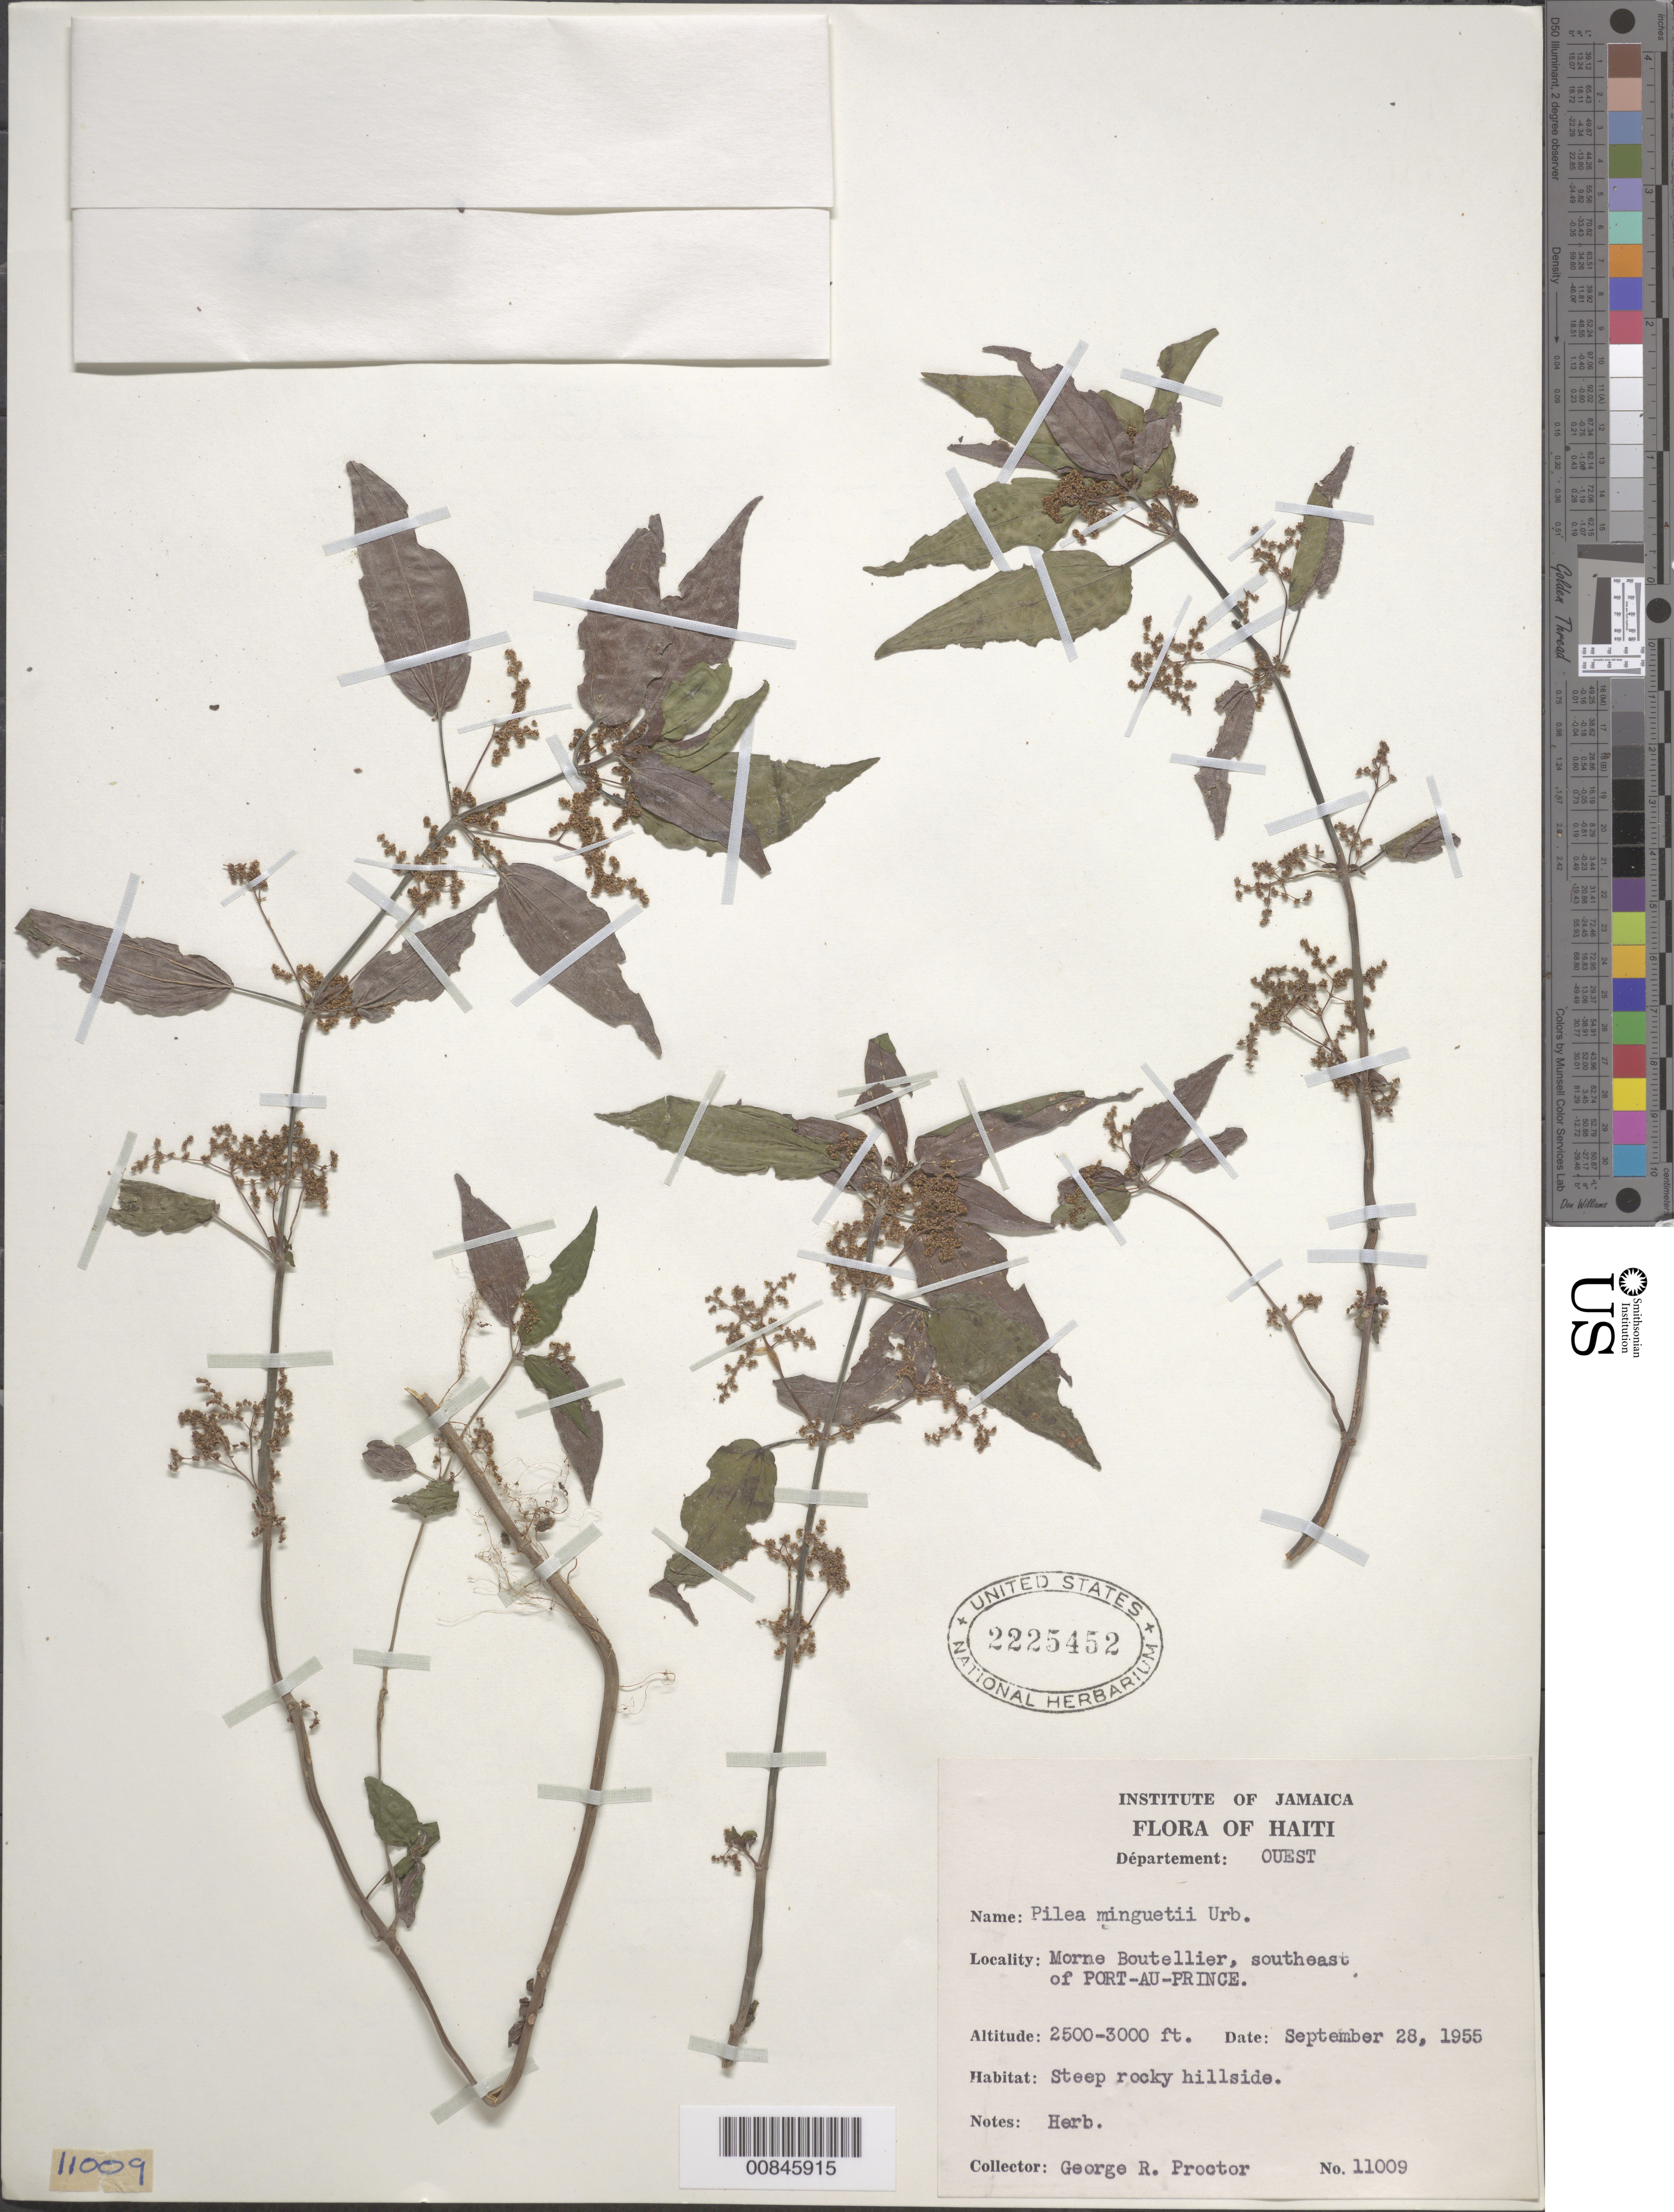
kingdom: Plantae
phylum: Tracheophyta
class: Magnoliopsida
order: Rosales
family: Urticaceae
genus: Pilea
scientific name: Pilea minguetii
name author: Urb.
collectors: G. R. Proctor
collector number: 11009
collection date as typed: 28 Sep 1955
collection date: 1955-09-28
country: Haiti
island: Hispaniola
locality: Morne Boutellier, southeast of Port-au-Prince.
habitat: Steep rocky hillside.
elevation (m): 762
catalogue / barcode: US 2225452